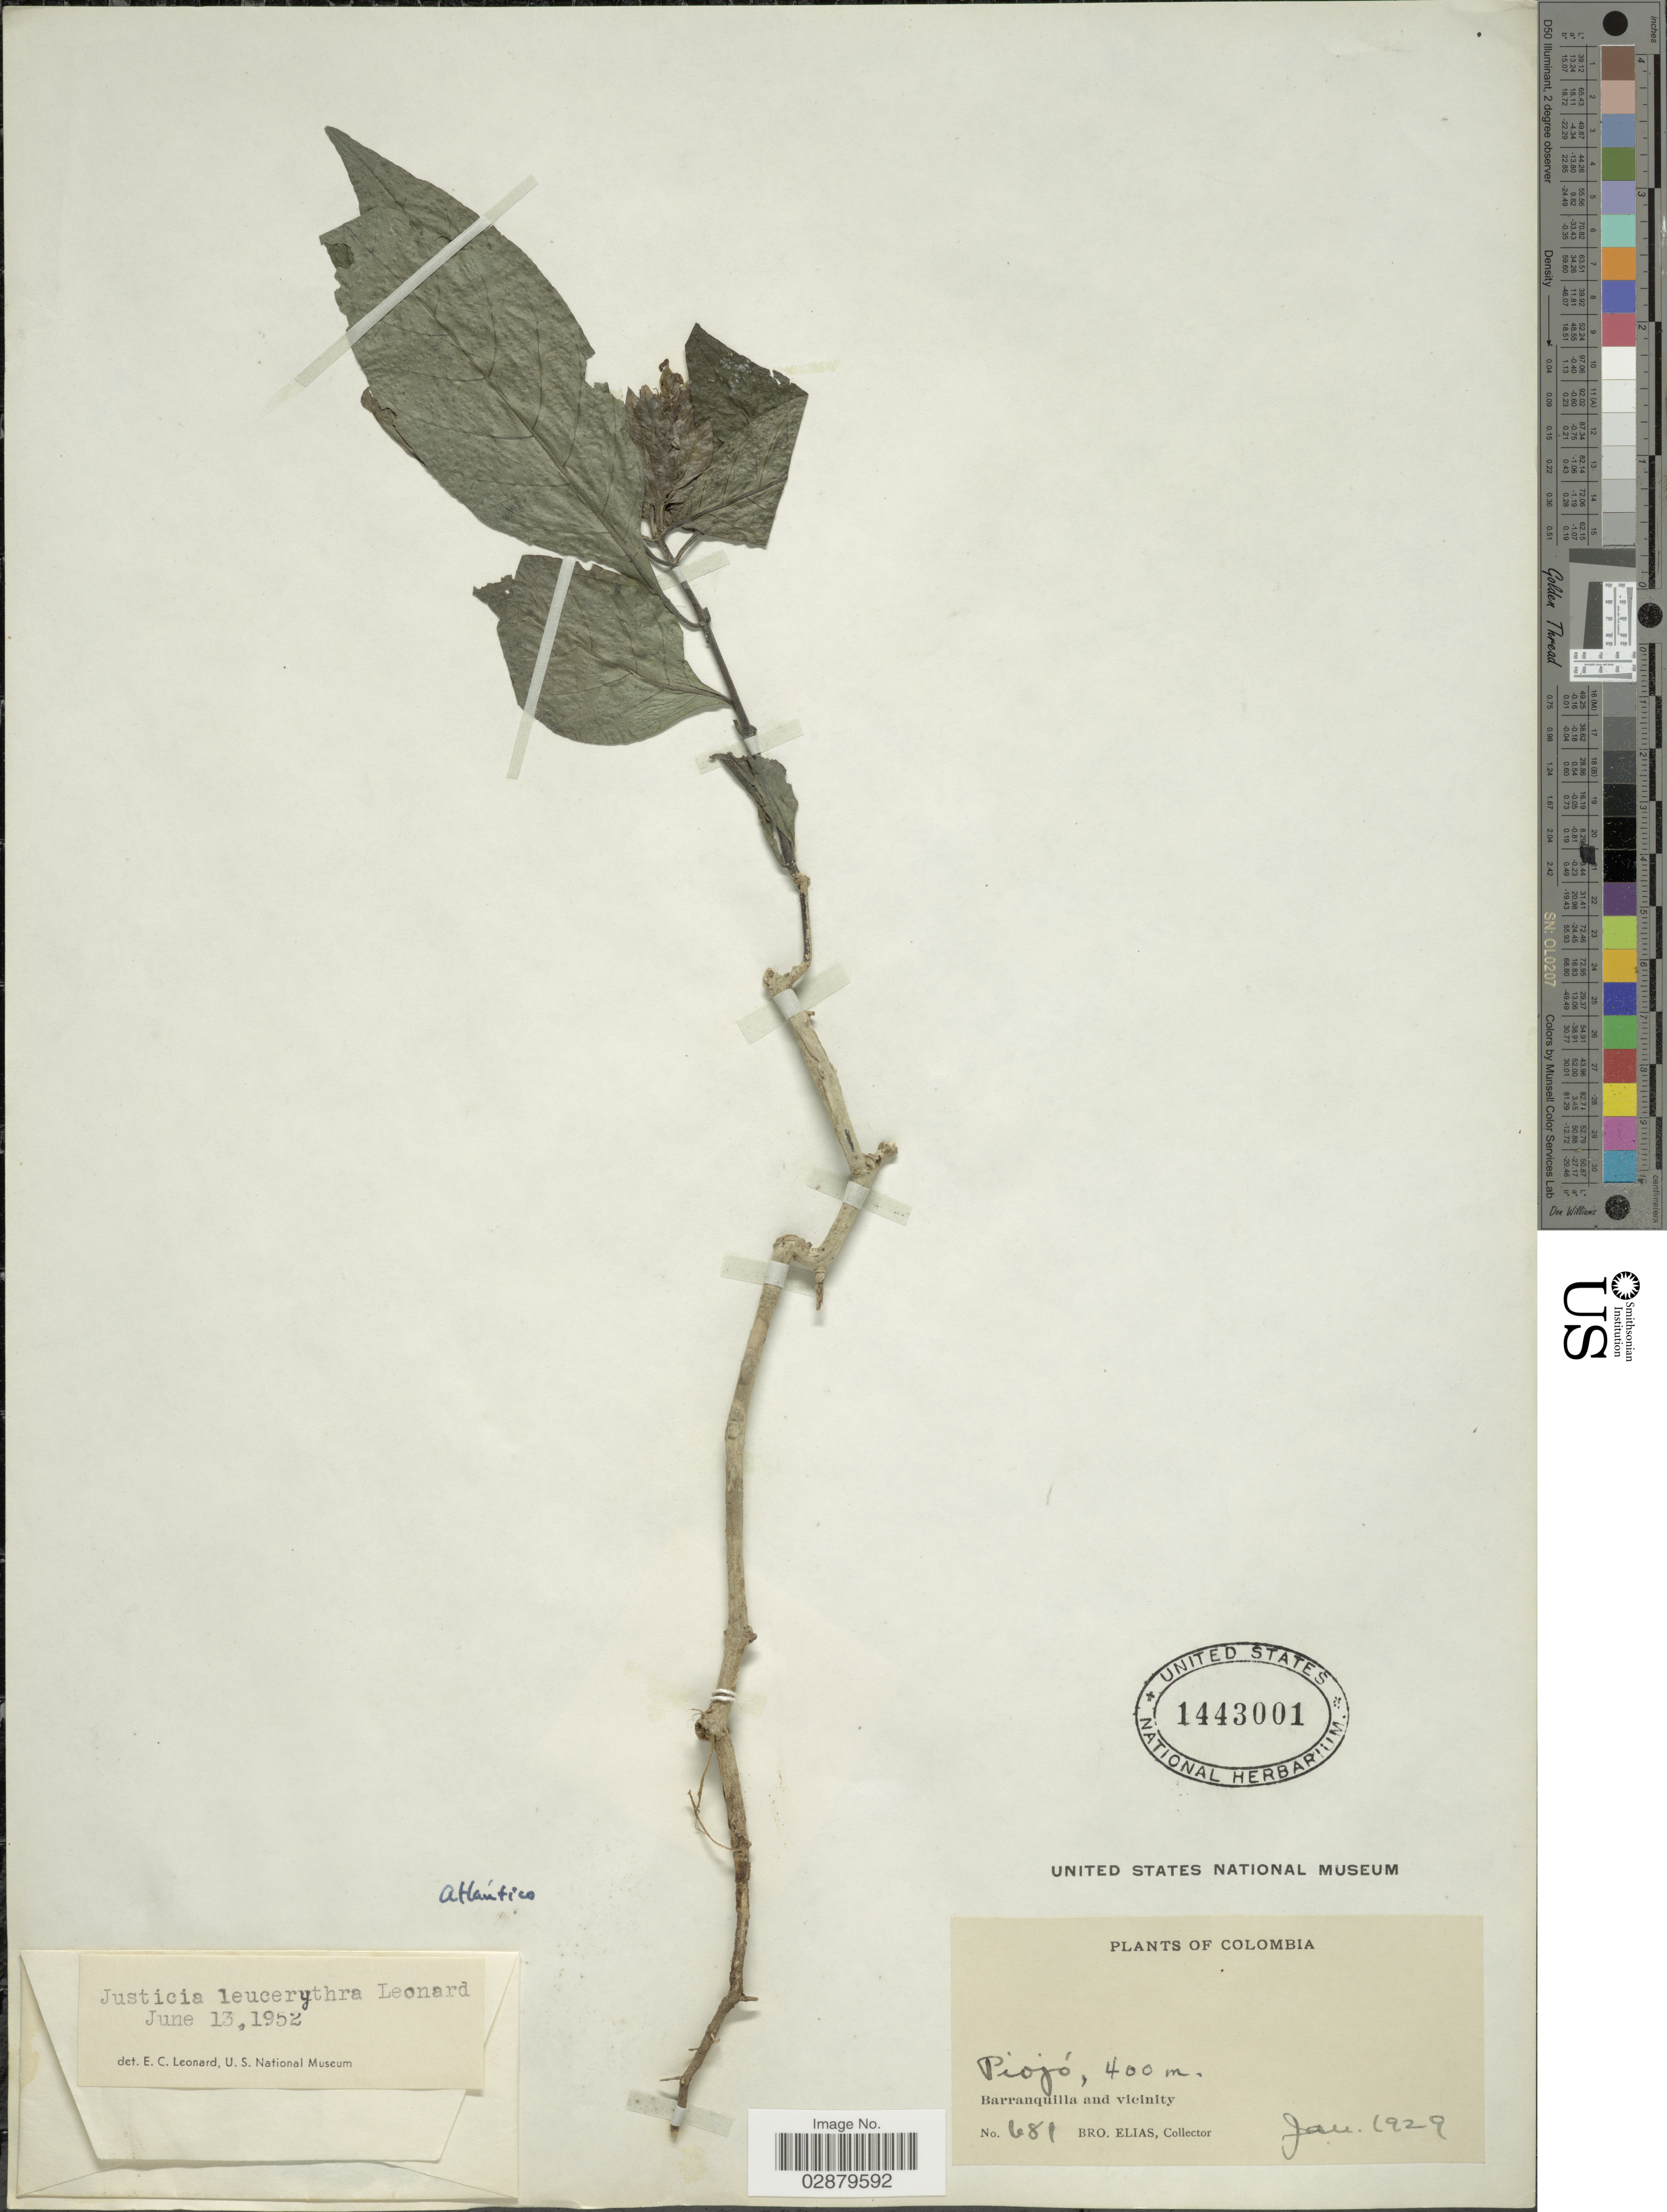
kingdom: Plantae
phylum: Tracheophyta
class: Magnoliopsida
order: Lamiales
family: Acanthaceae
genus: Justicia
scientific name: Justicia leucerythra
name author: Leonard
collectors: Bro. Elias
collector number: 681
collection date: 1929-01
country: Colombia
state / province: Atlántico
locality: Piojó. Barranquilla and vicinity.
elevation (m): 400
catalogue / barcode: US 1443001